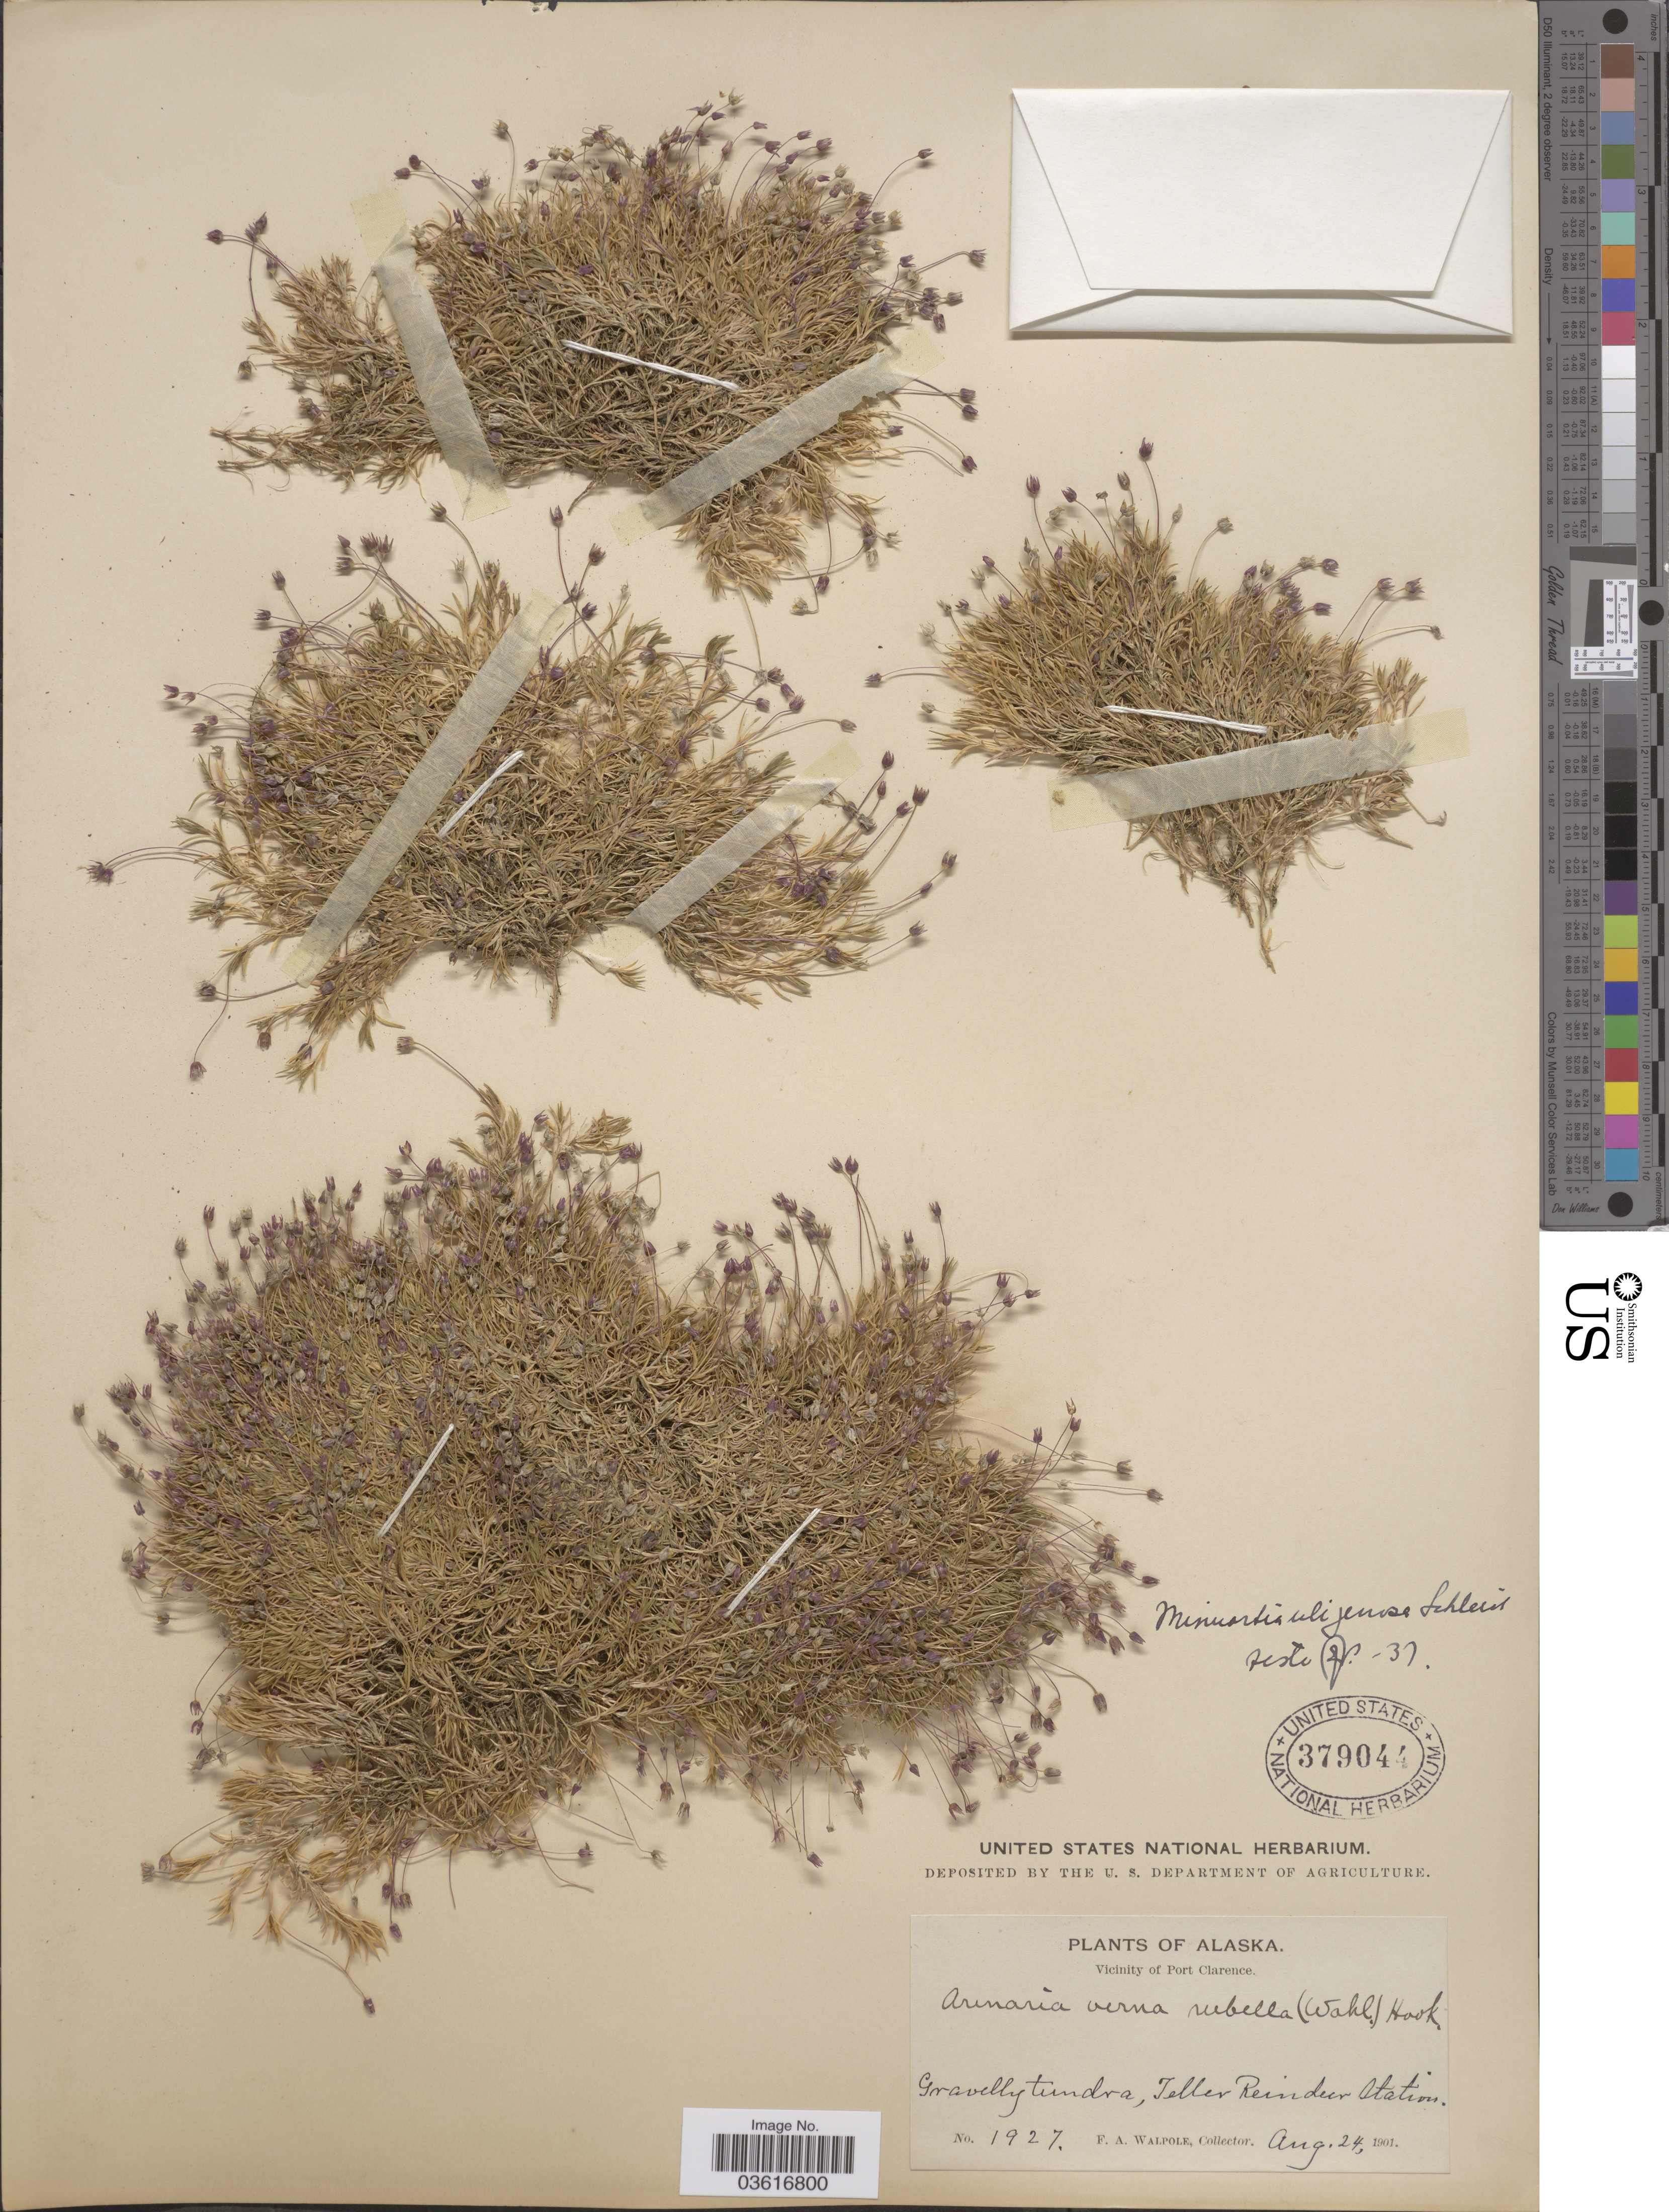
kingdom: Plantae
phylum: Tracheophyta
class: Magnoliopsida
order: Caryophyllales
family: Caryophyllaceae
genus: Minuartia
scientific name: Minuartia rubella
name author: (Wahlenb.) Hiern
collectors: F. Walpole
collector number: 1927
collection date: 1901-08-24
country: United States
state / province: Alaska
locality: Vicinity of Port Clarence. Teller Reindeer Station.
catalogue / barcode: US 379044